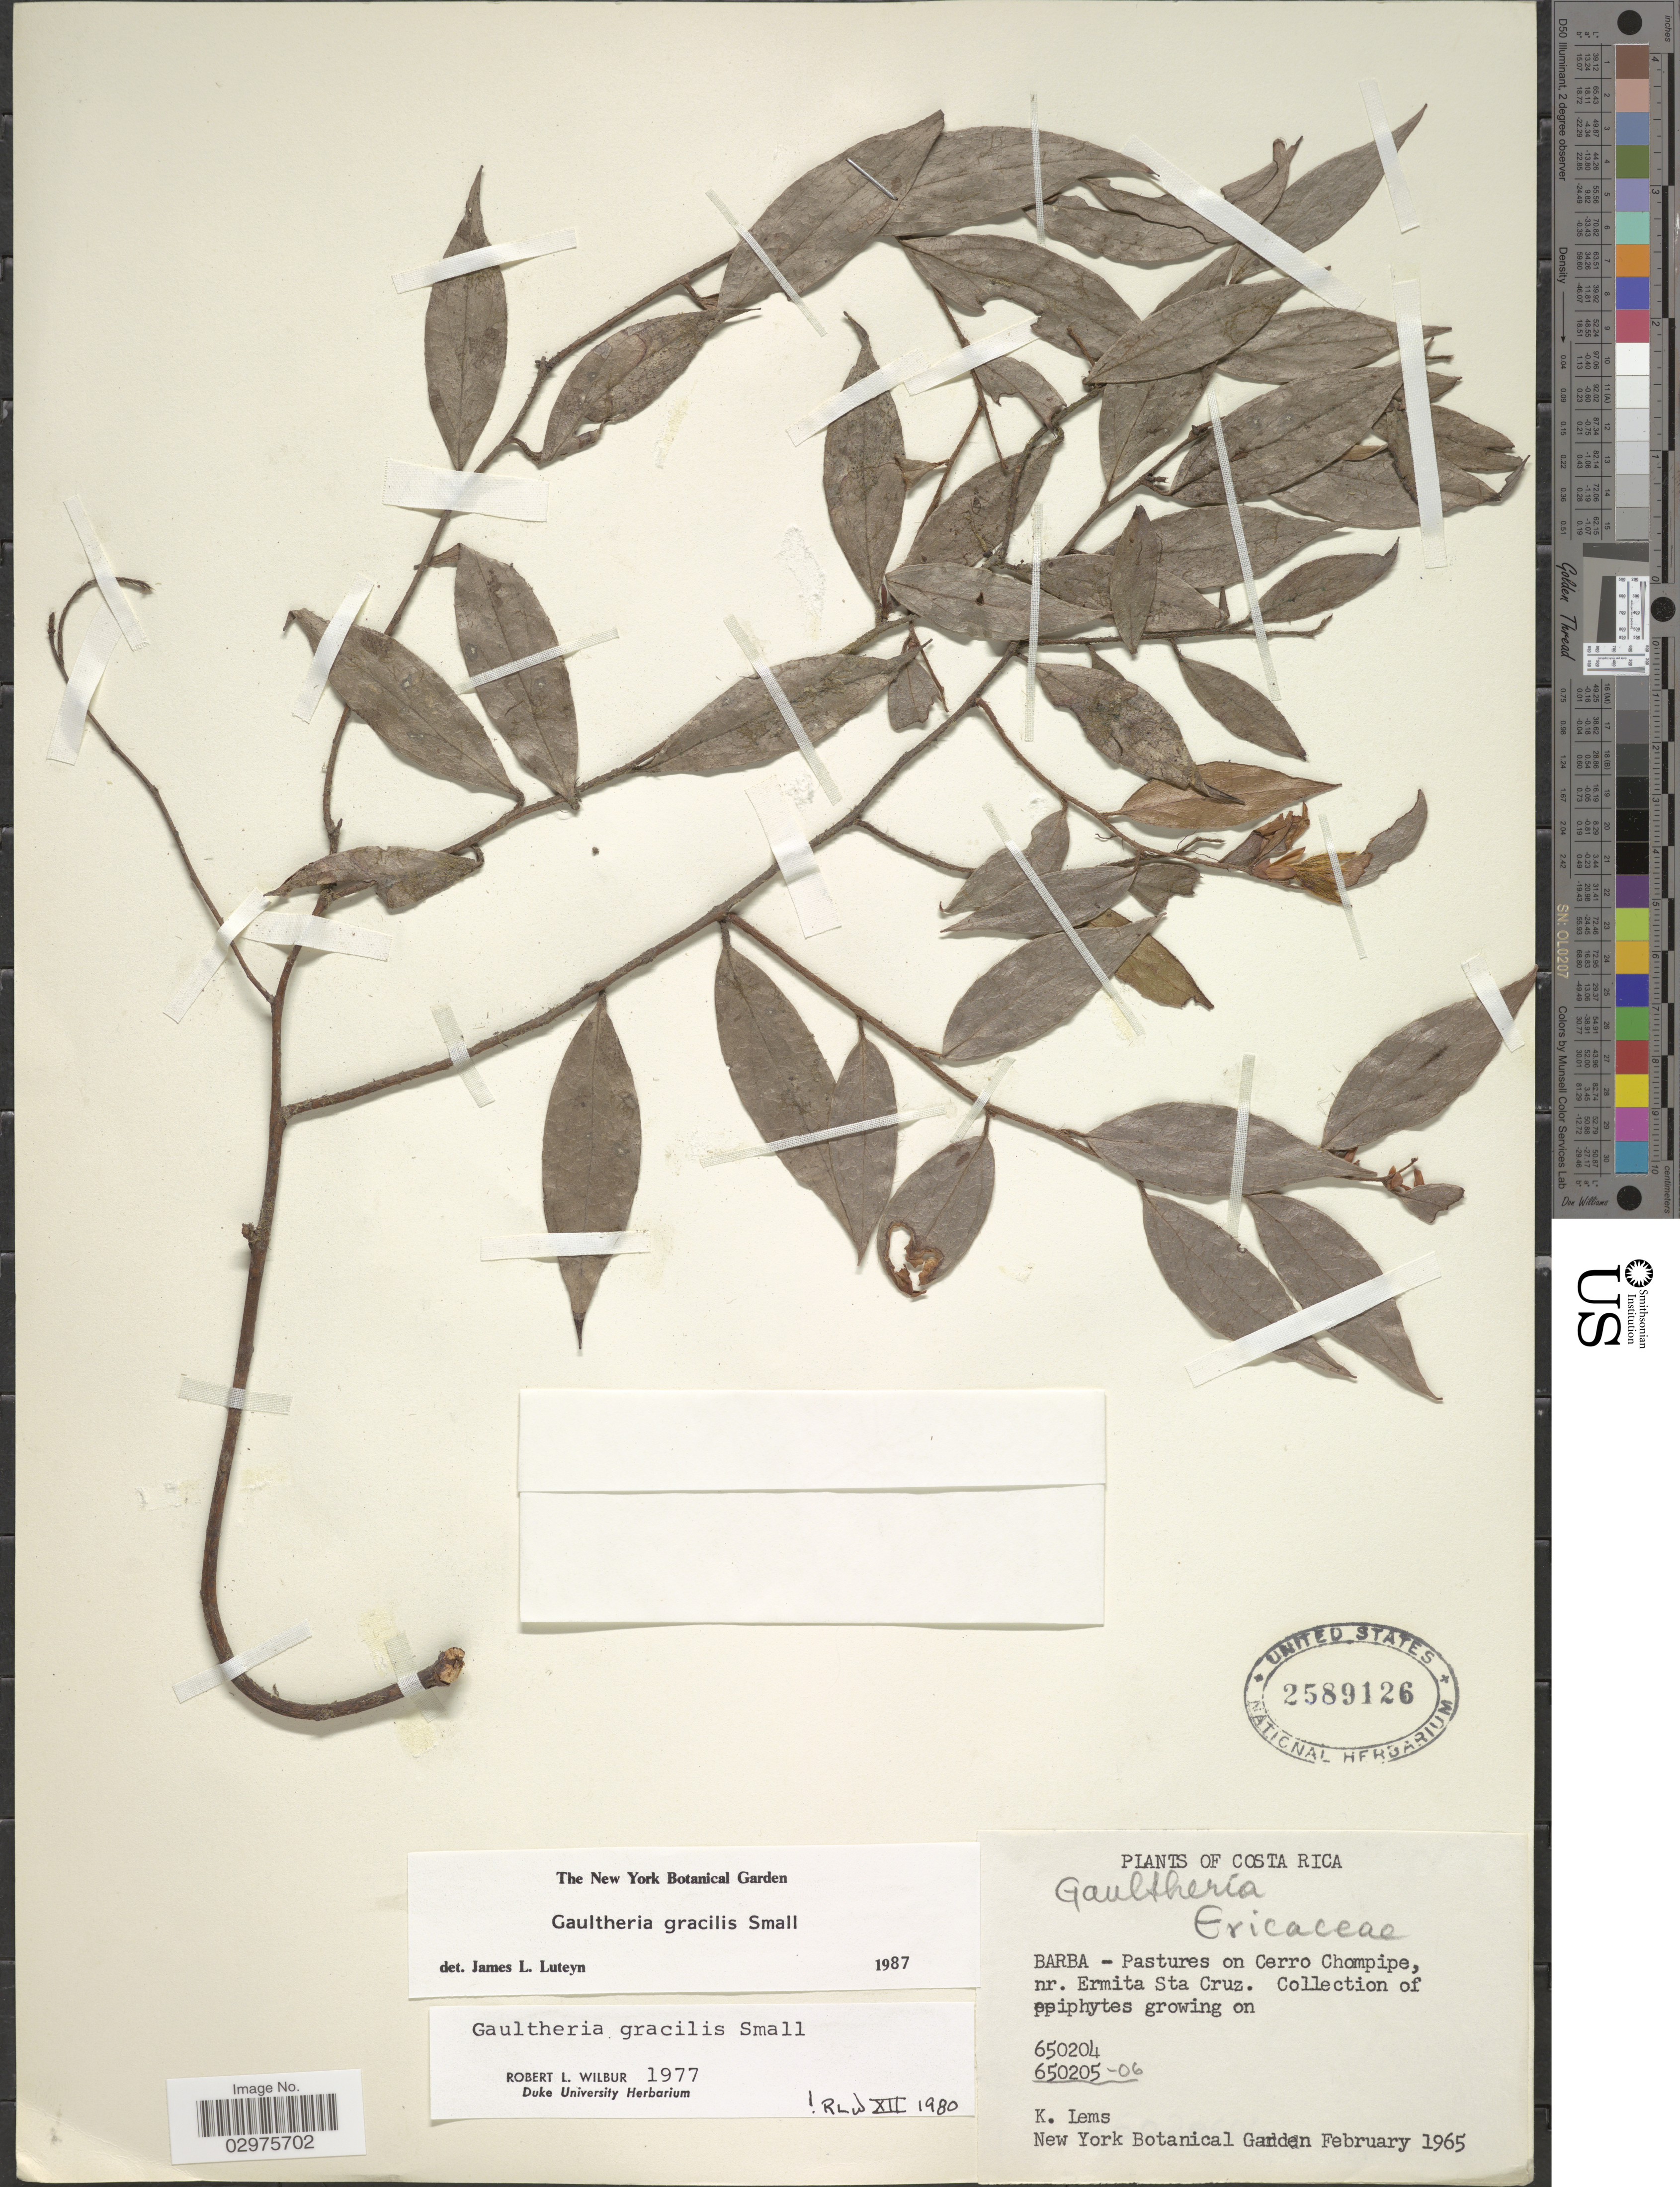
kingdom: Plantae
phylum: Tracheophyta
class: Magnoliopsida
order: Ericales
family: Ericaceae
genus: Gaultheria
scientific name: Gaultheria gracilis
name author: Small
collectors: K. Lems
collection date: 1965-02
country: Costa Rica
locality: Barba - Pastures on Cerro Chompipe, nr. Ermita Sta Cruz.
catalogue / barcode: US 2589126